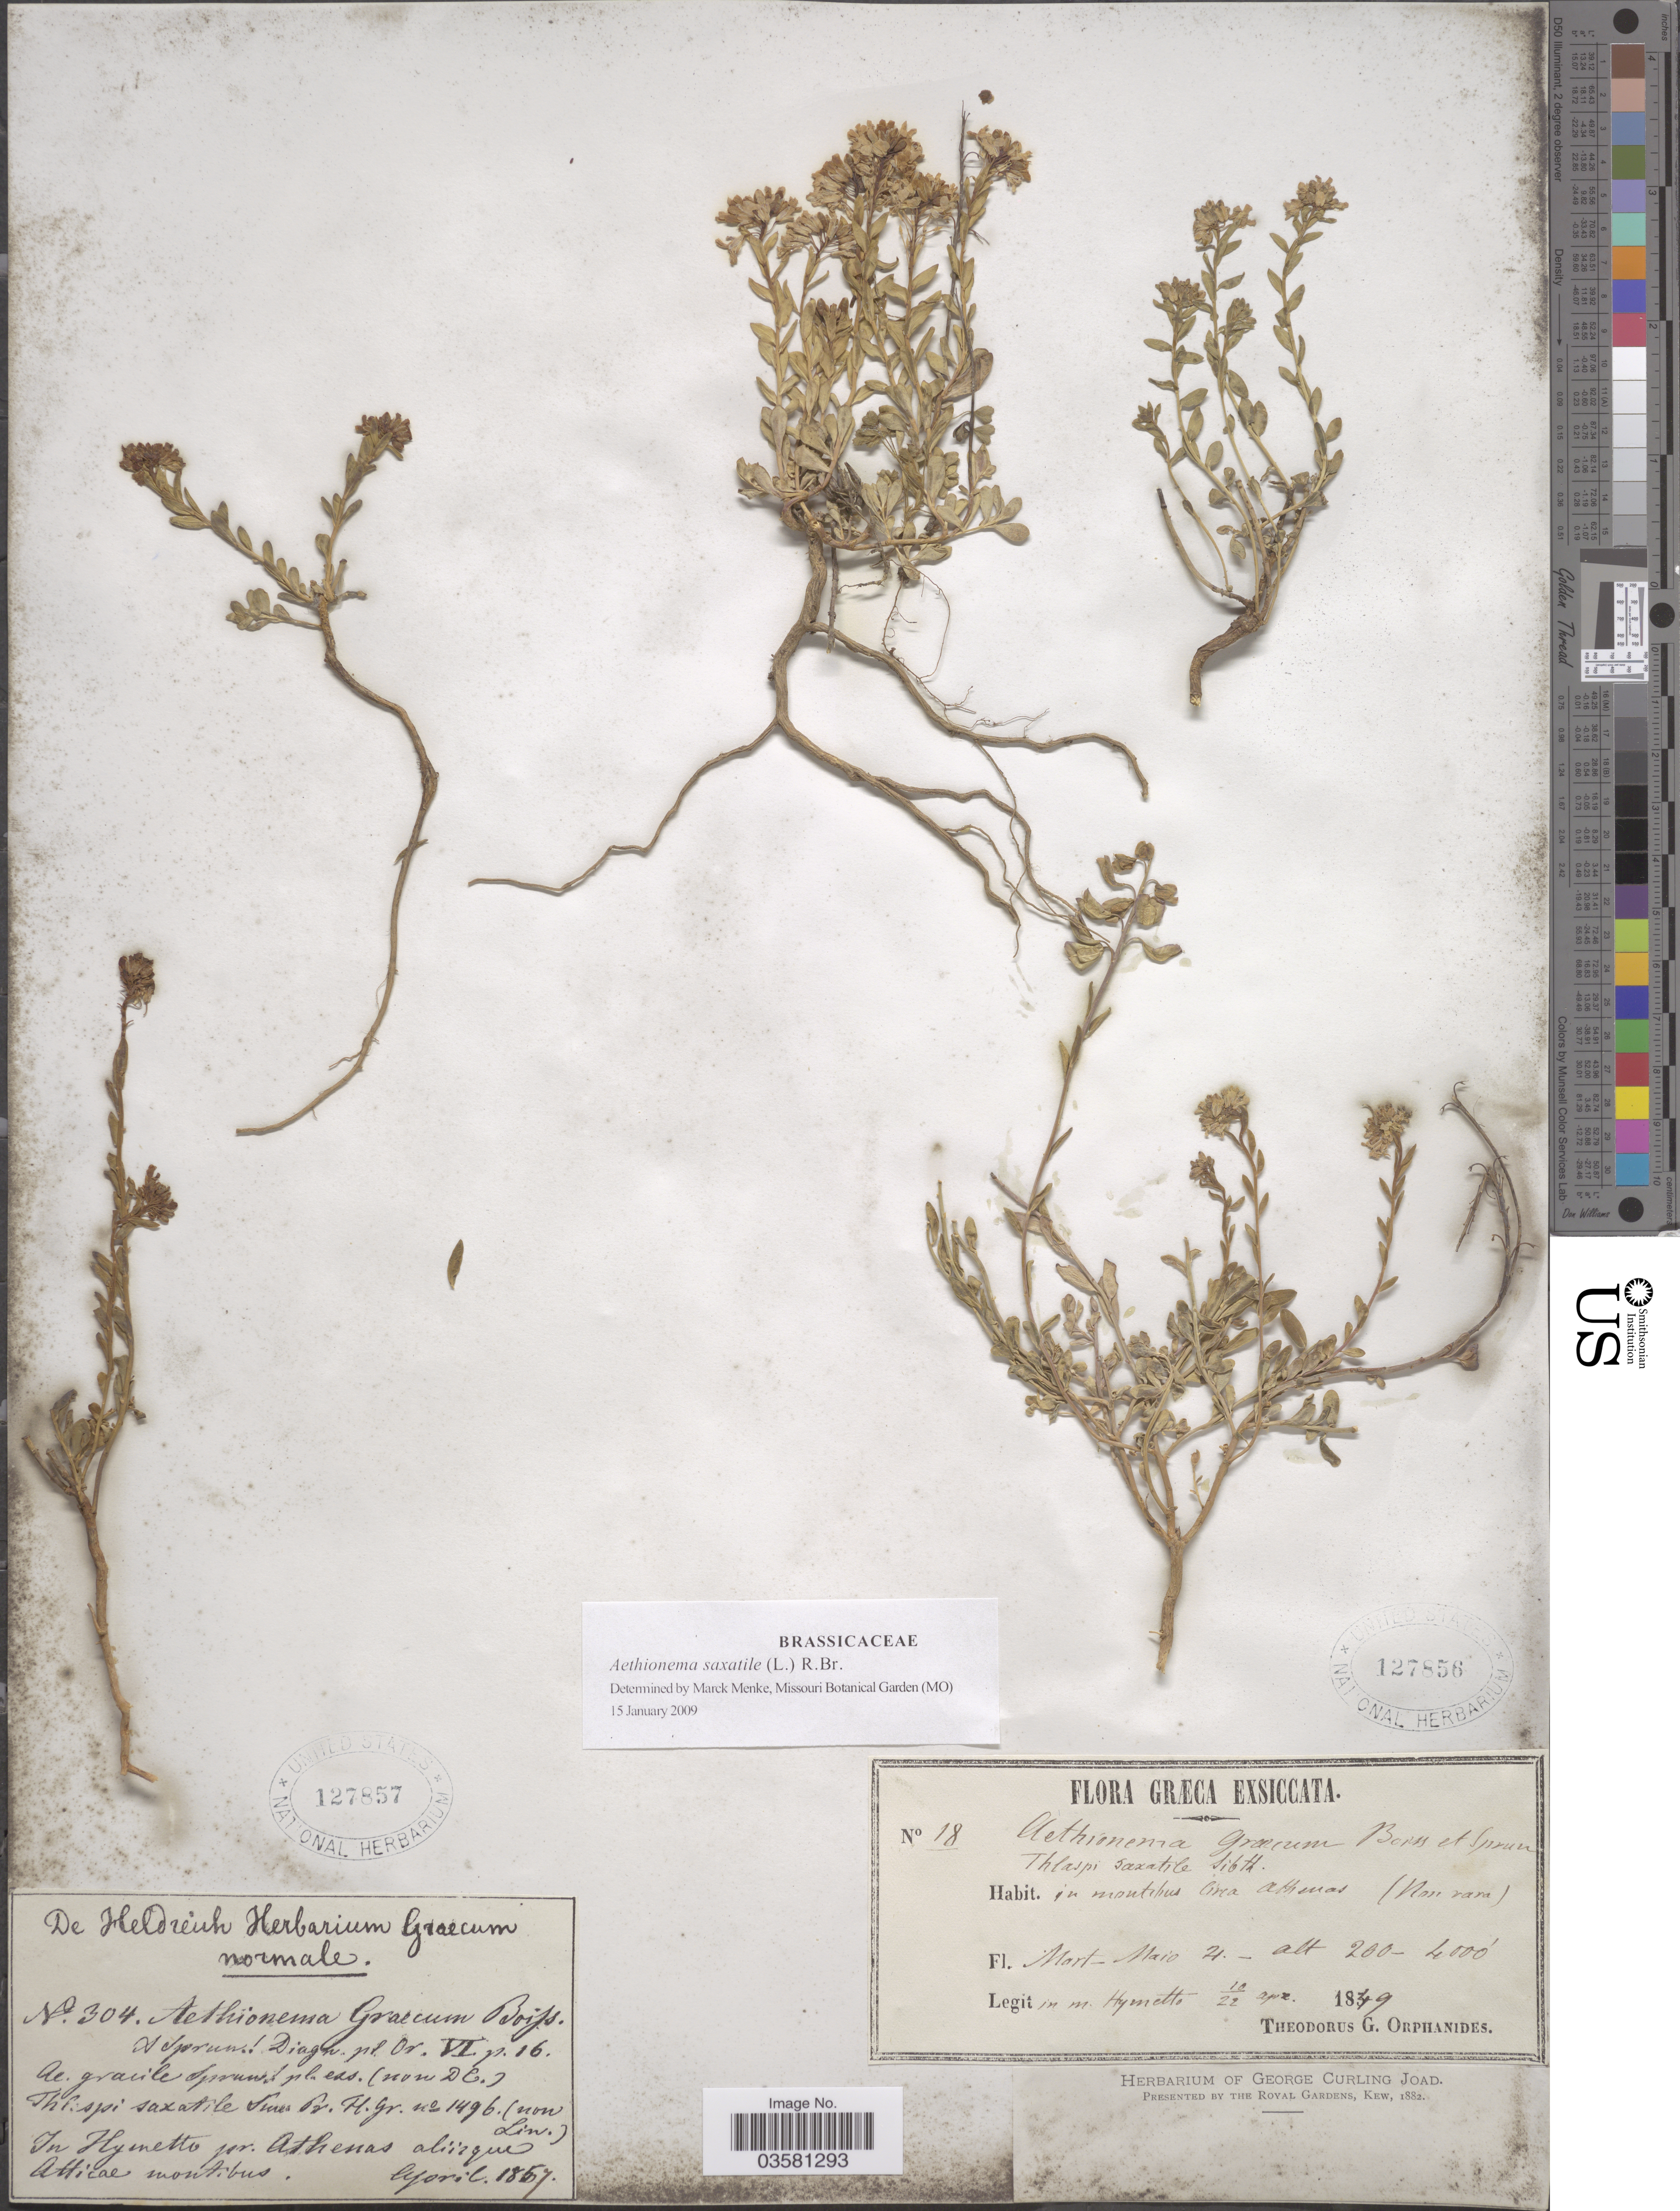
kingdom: Plantae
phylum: Tracheophyta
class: Magnoliopsida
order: Brassicales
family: Brassicaceae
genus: Aethionema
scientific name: Aethionema saxatile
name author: (L.) W.T. Aiton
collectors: -. De Heldreich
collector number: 304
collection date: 1857-04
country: Greece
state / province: Attica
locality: In Hymetto pr. Athenas aliisque Atticae montibus.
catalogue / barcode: US 127857-2